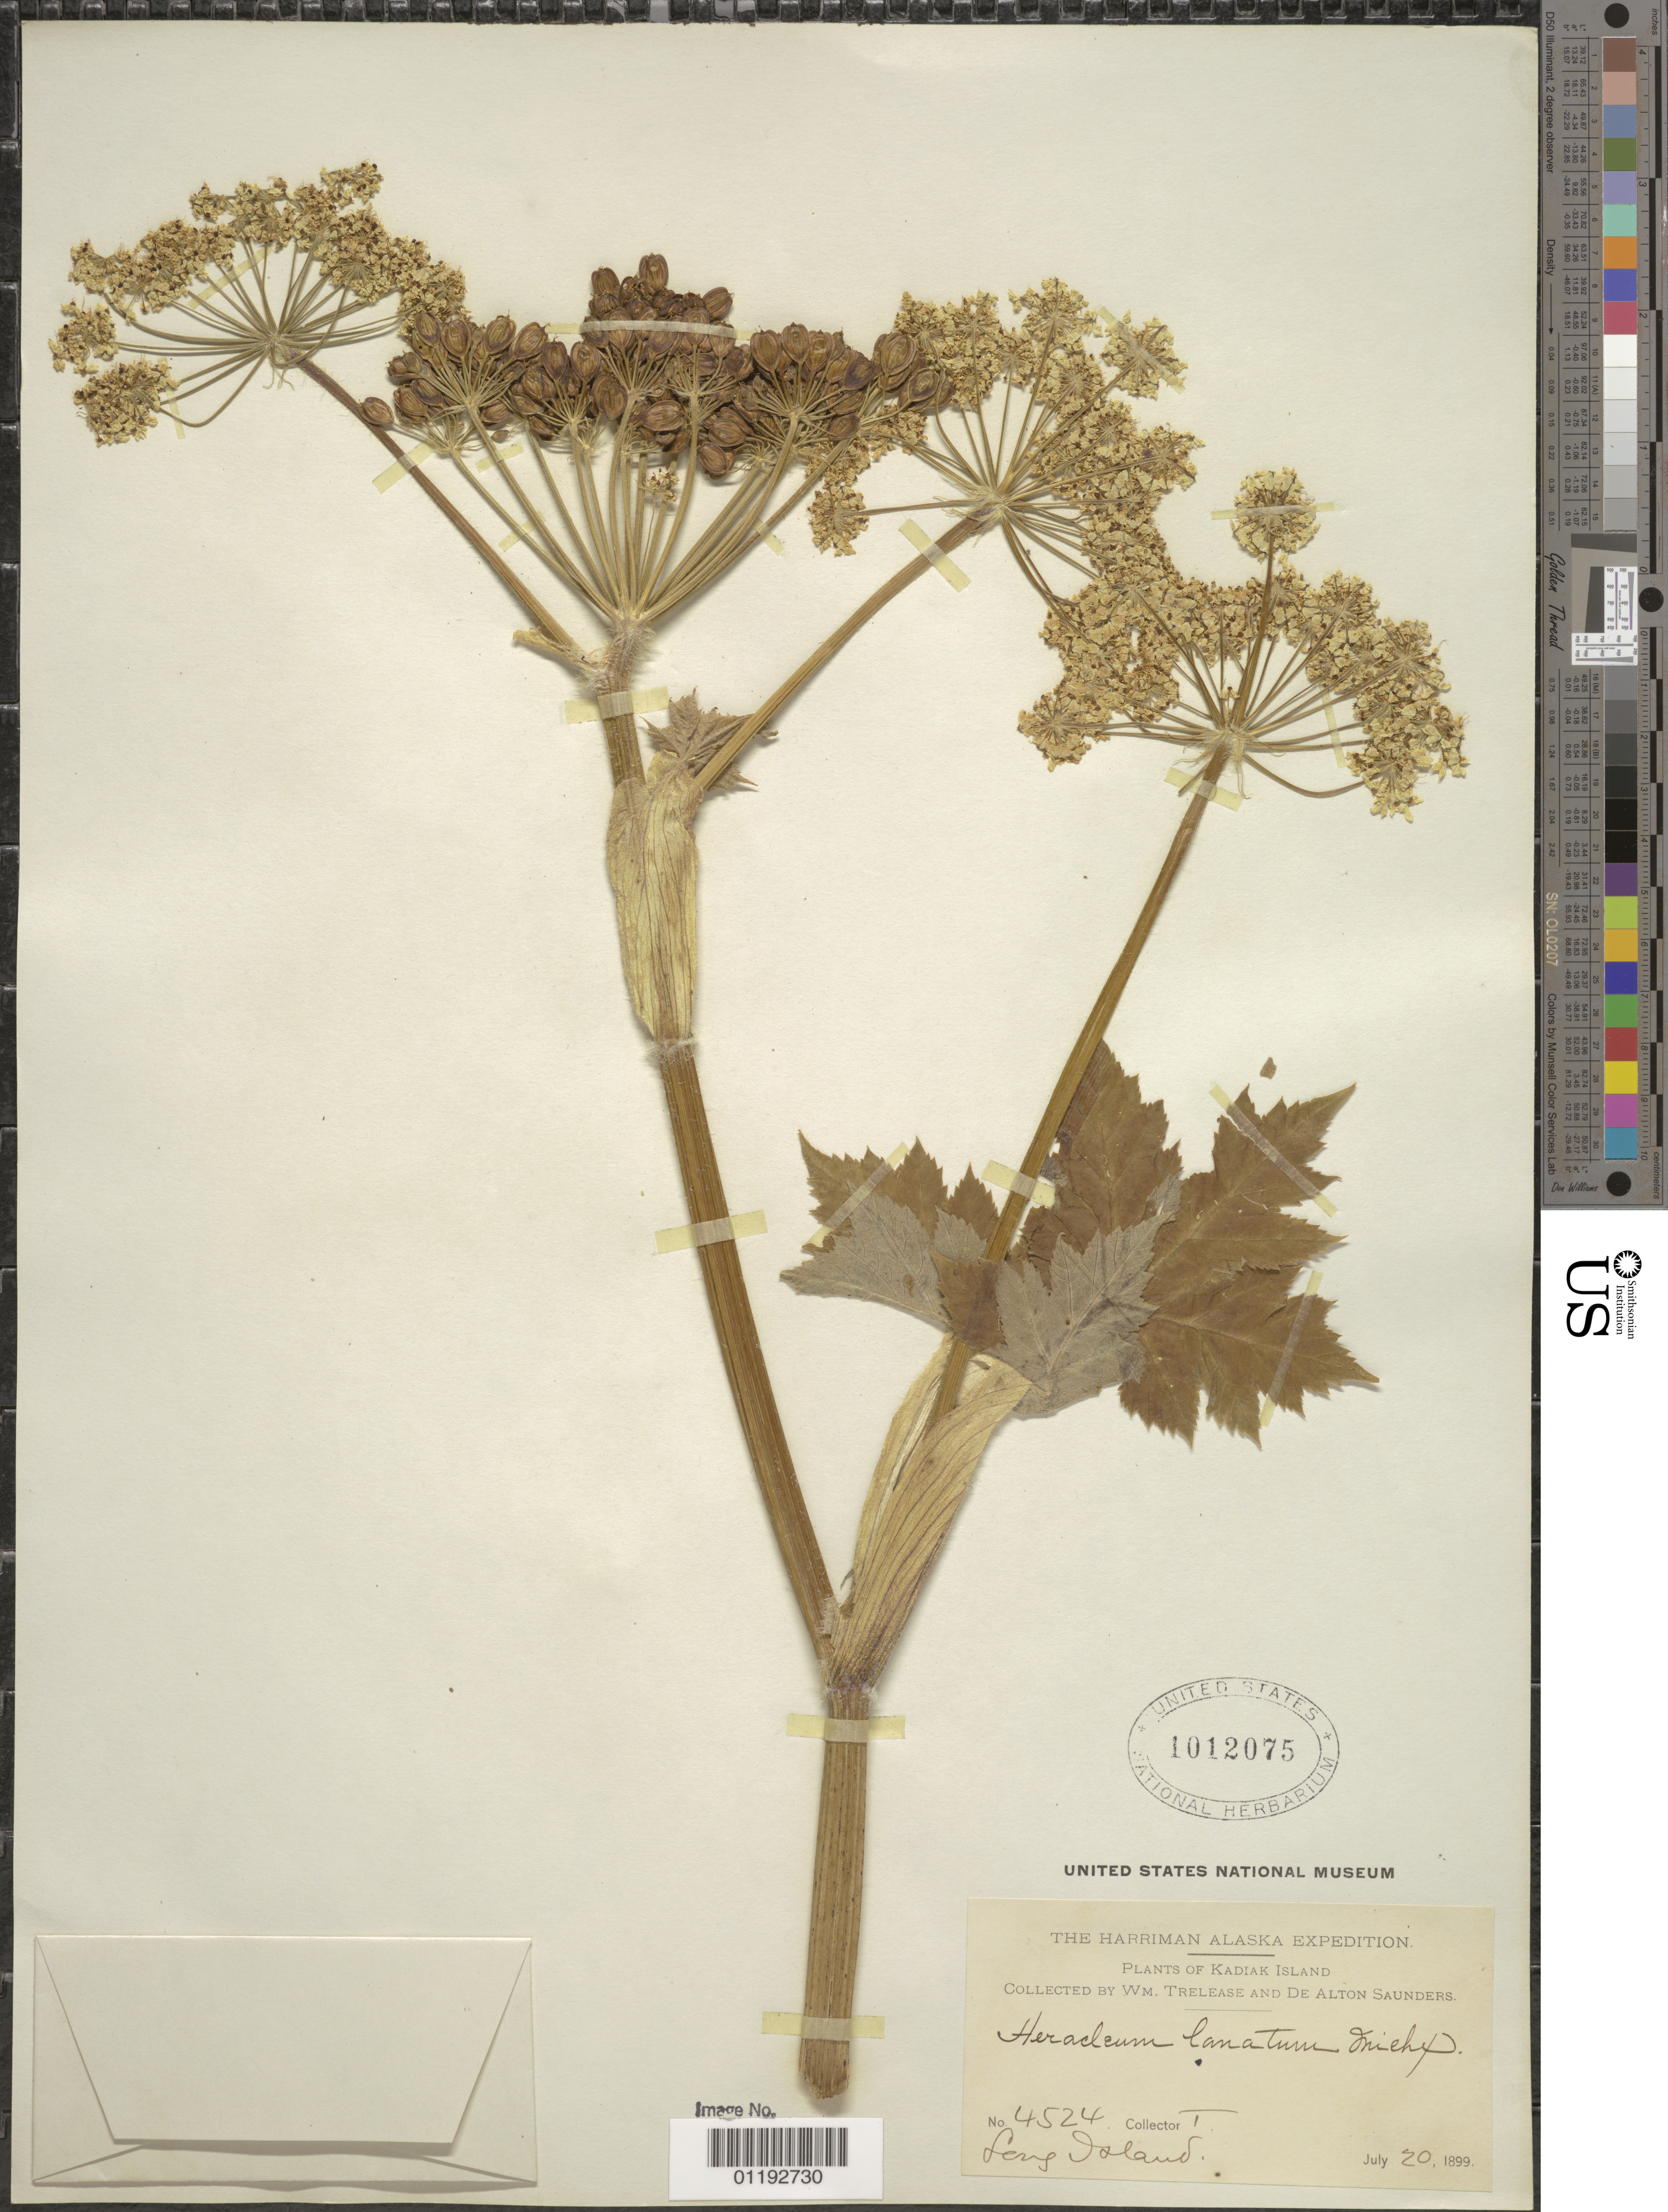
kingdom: Plantae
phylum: Tracheophyta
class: Magnoliopsida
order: Apiales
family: Apiaceae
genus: Heracleum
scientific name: Heracleum lanatum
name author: Michx.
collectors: W. Trelease & D. Saunders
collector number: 4524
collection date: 1899-07-20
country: United States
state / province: Alaska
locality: Kadiak, Long Island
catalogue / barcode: US 1012075